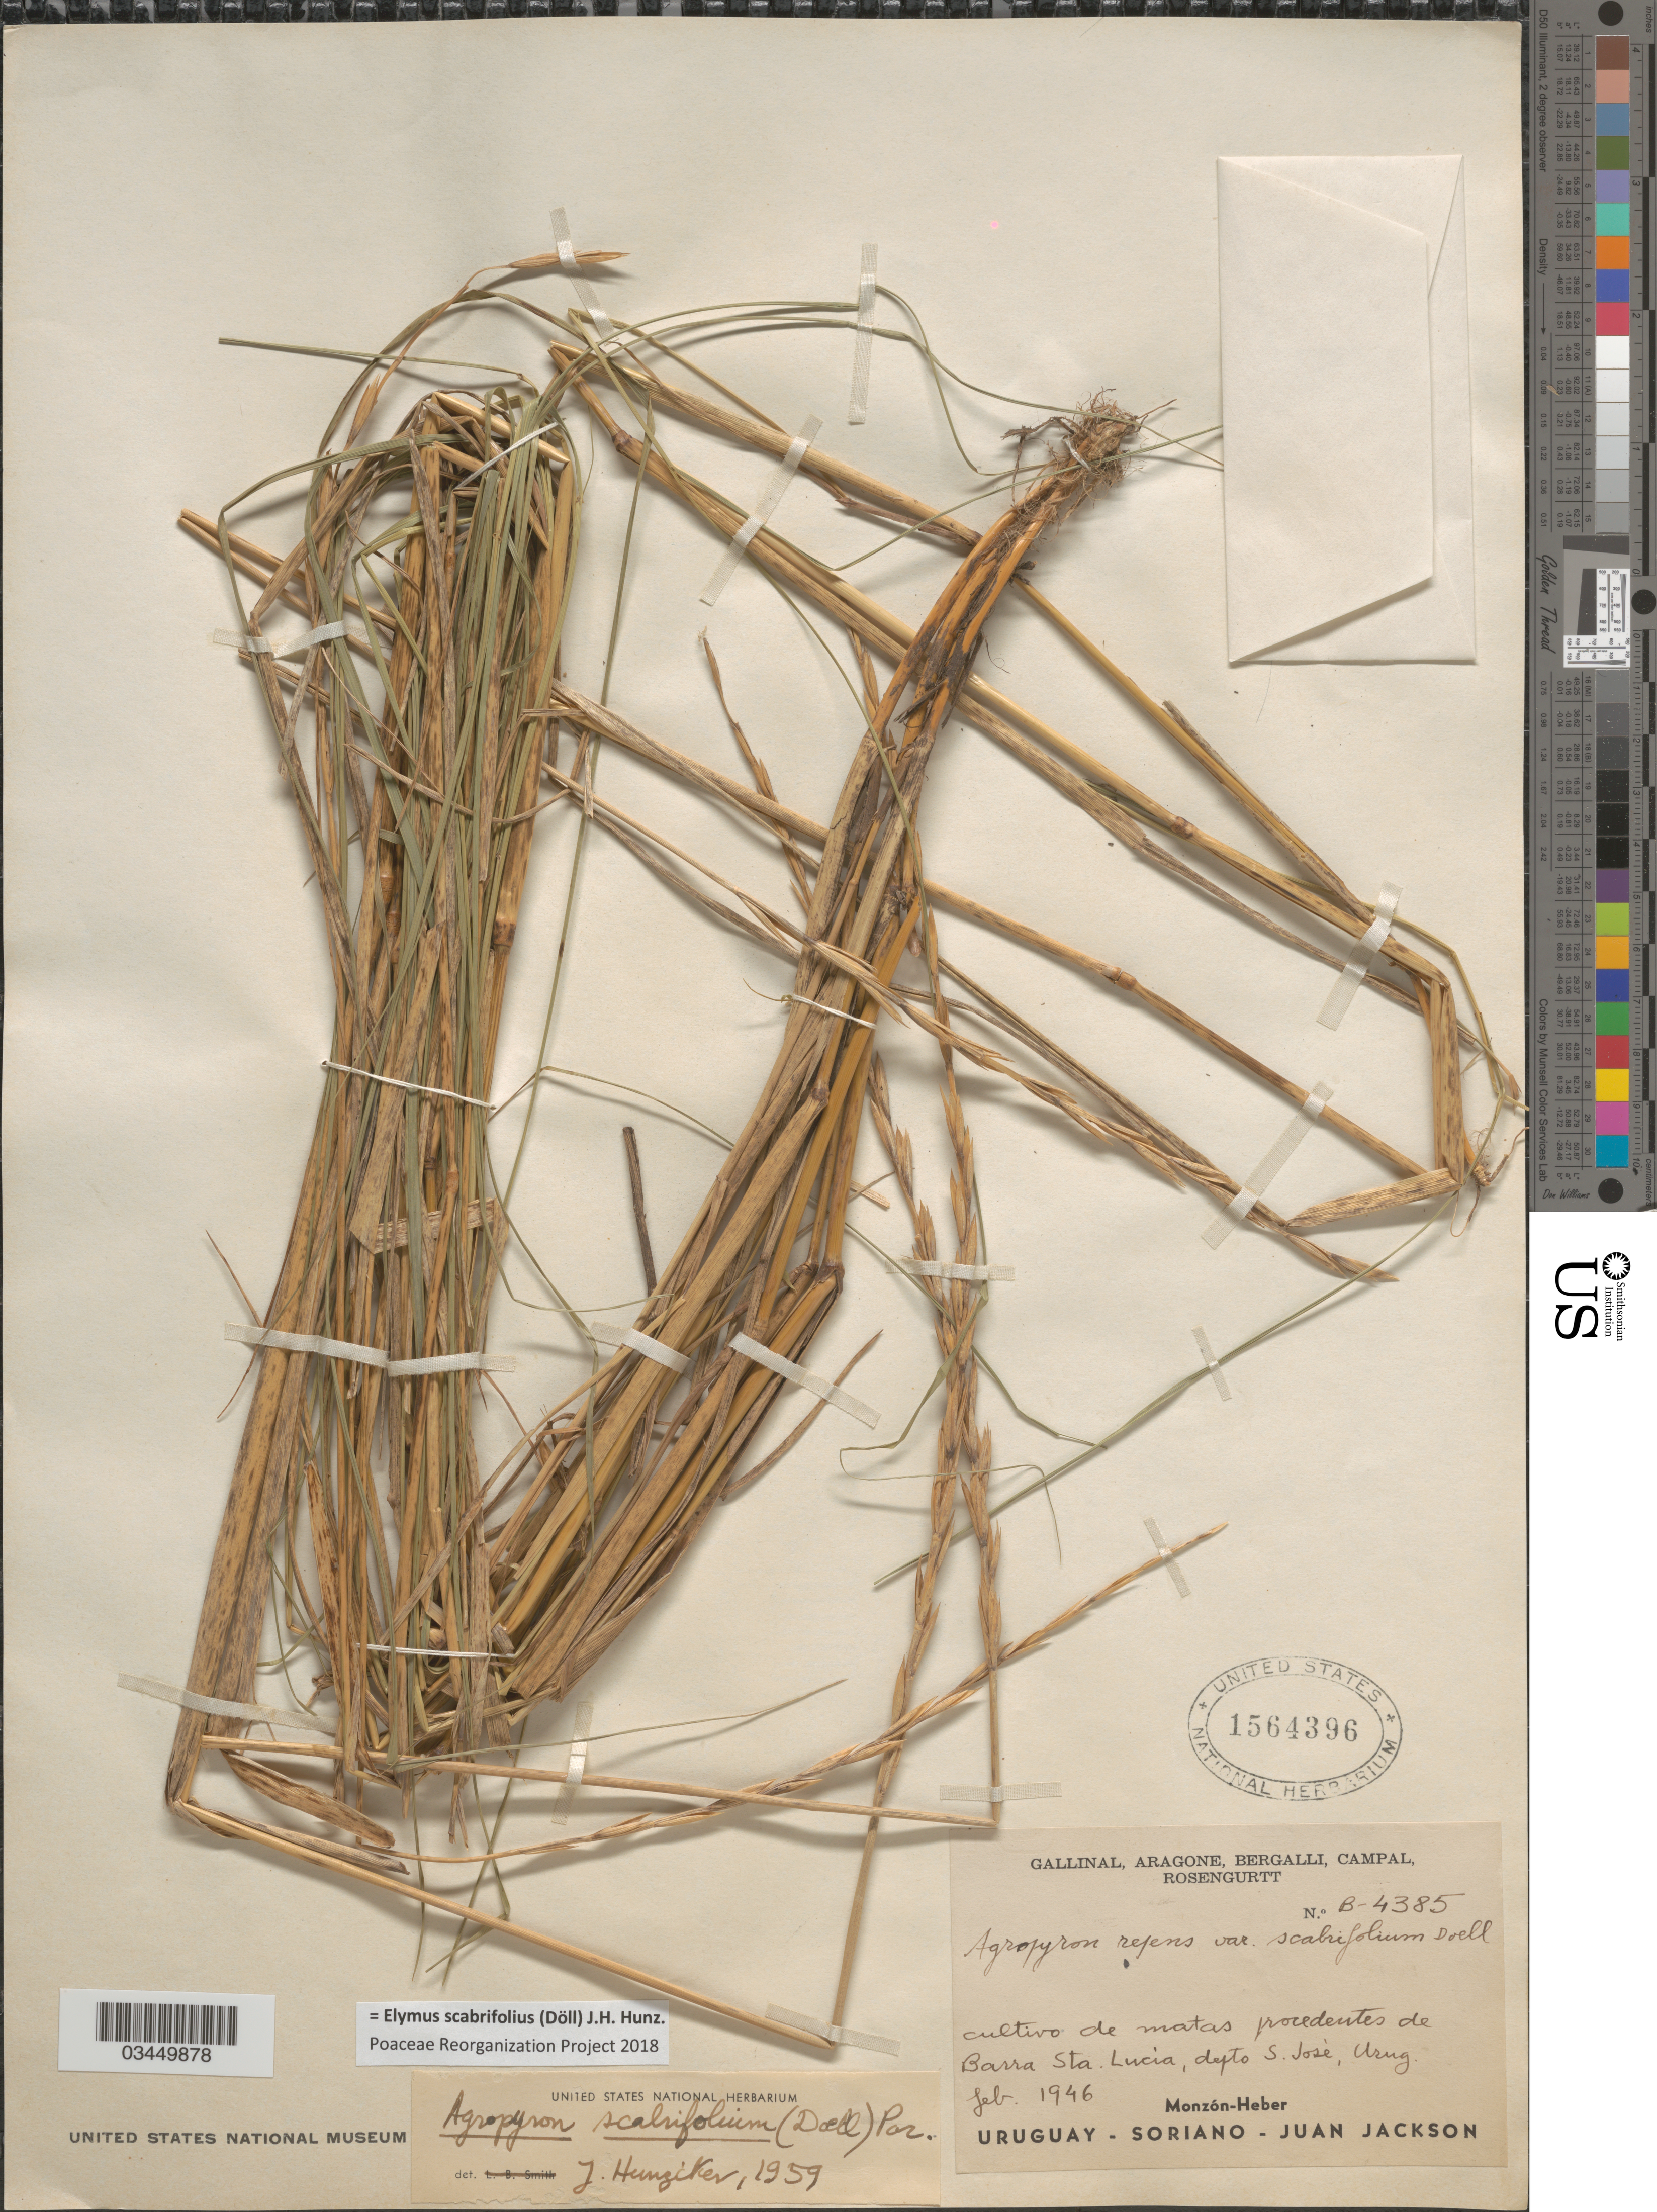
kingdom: Plantae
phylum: Tracheophyta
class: Liliopsida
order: Poales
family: Poaceae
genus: Elymus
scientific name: Elymus scabrifolius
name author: (Döll) J.H. Hunz.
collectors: -. Gallinal, -- Aragone, -- Bergalli, -- Campal & Rosengurtt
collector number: B-4385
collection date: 1946-02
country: Uruguay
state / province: San Jose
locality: Cultivo de matas procedentes de Barra Sta. Lucia, depto S. José.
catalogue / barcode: US 1564396